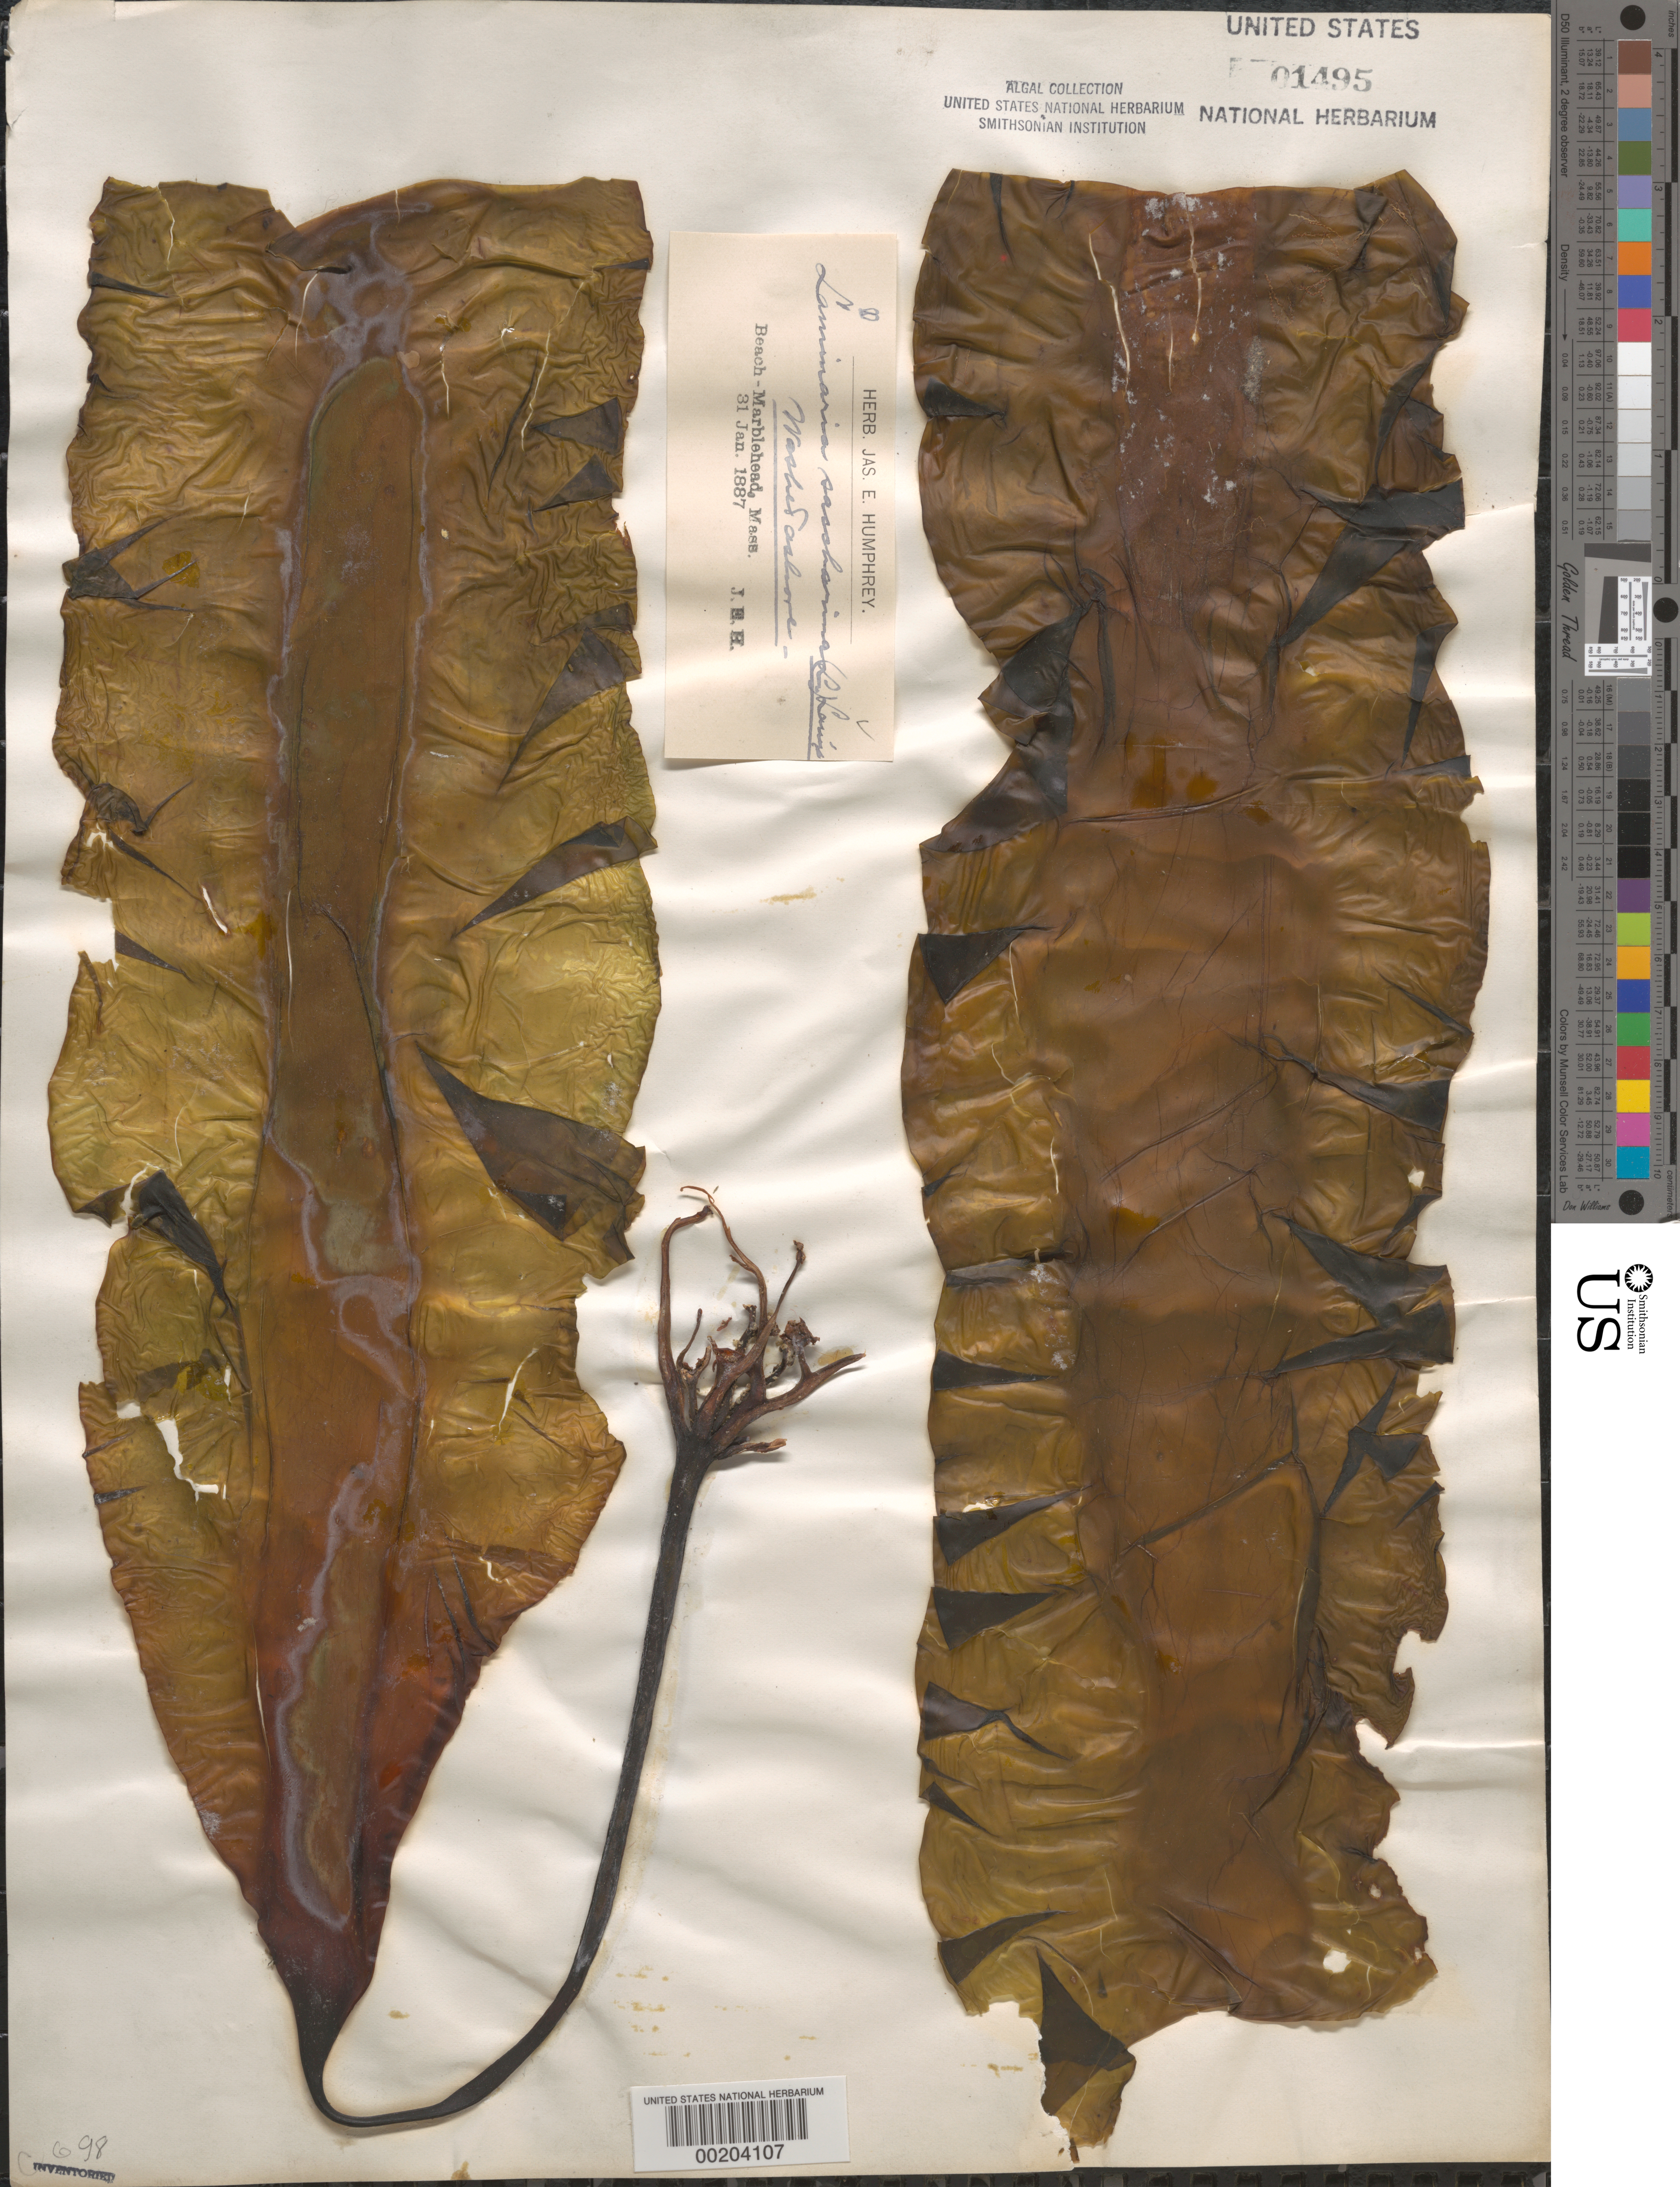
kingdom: Chromista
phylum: Ochrophyta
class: Phaeophyceae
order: Laminariales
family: Laminariaceae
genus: Saccharina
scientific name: Saccharina latissima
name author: C.E. Lane et al.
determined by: Algae name updating Project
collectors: J. Humphrey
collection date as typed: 31 Jan 1887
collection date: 1887-01-31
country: United States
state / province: Massachusetts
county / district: Essex County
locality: Marblehead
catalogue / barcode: US 1495